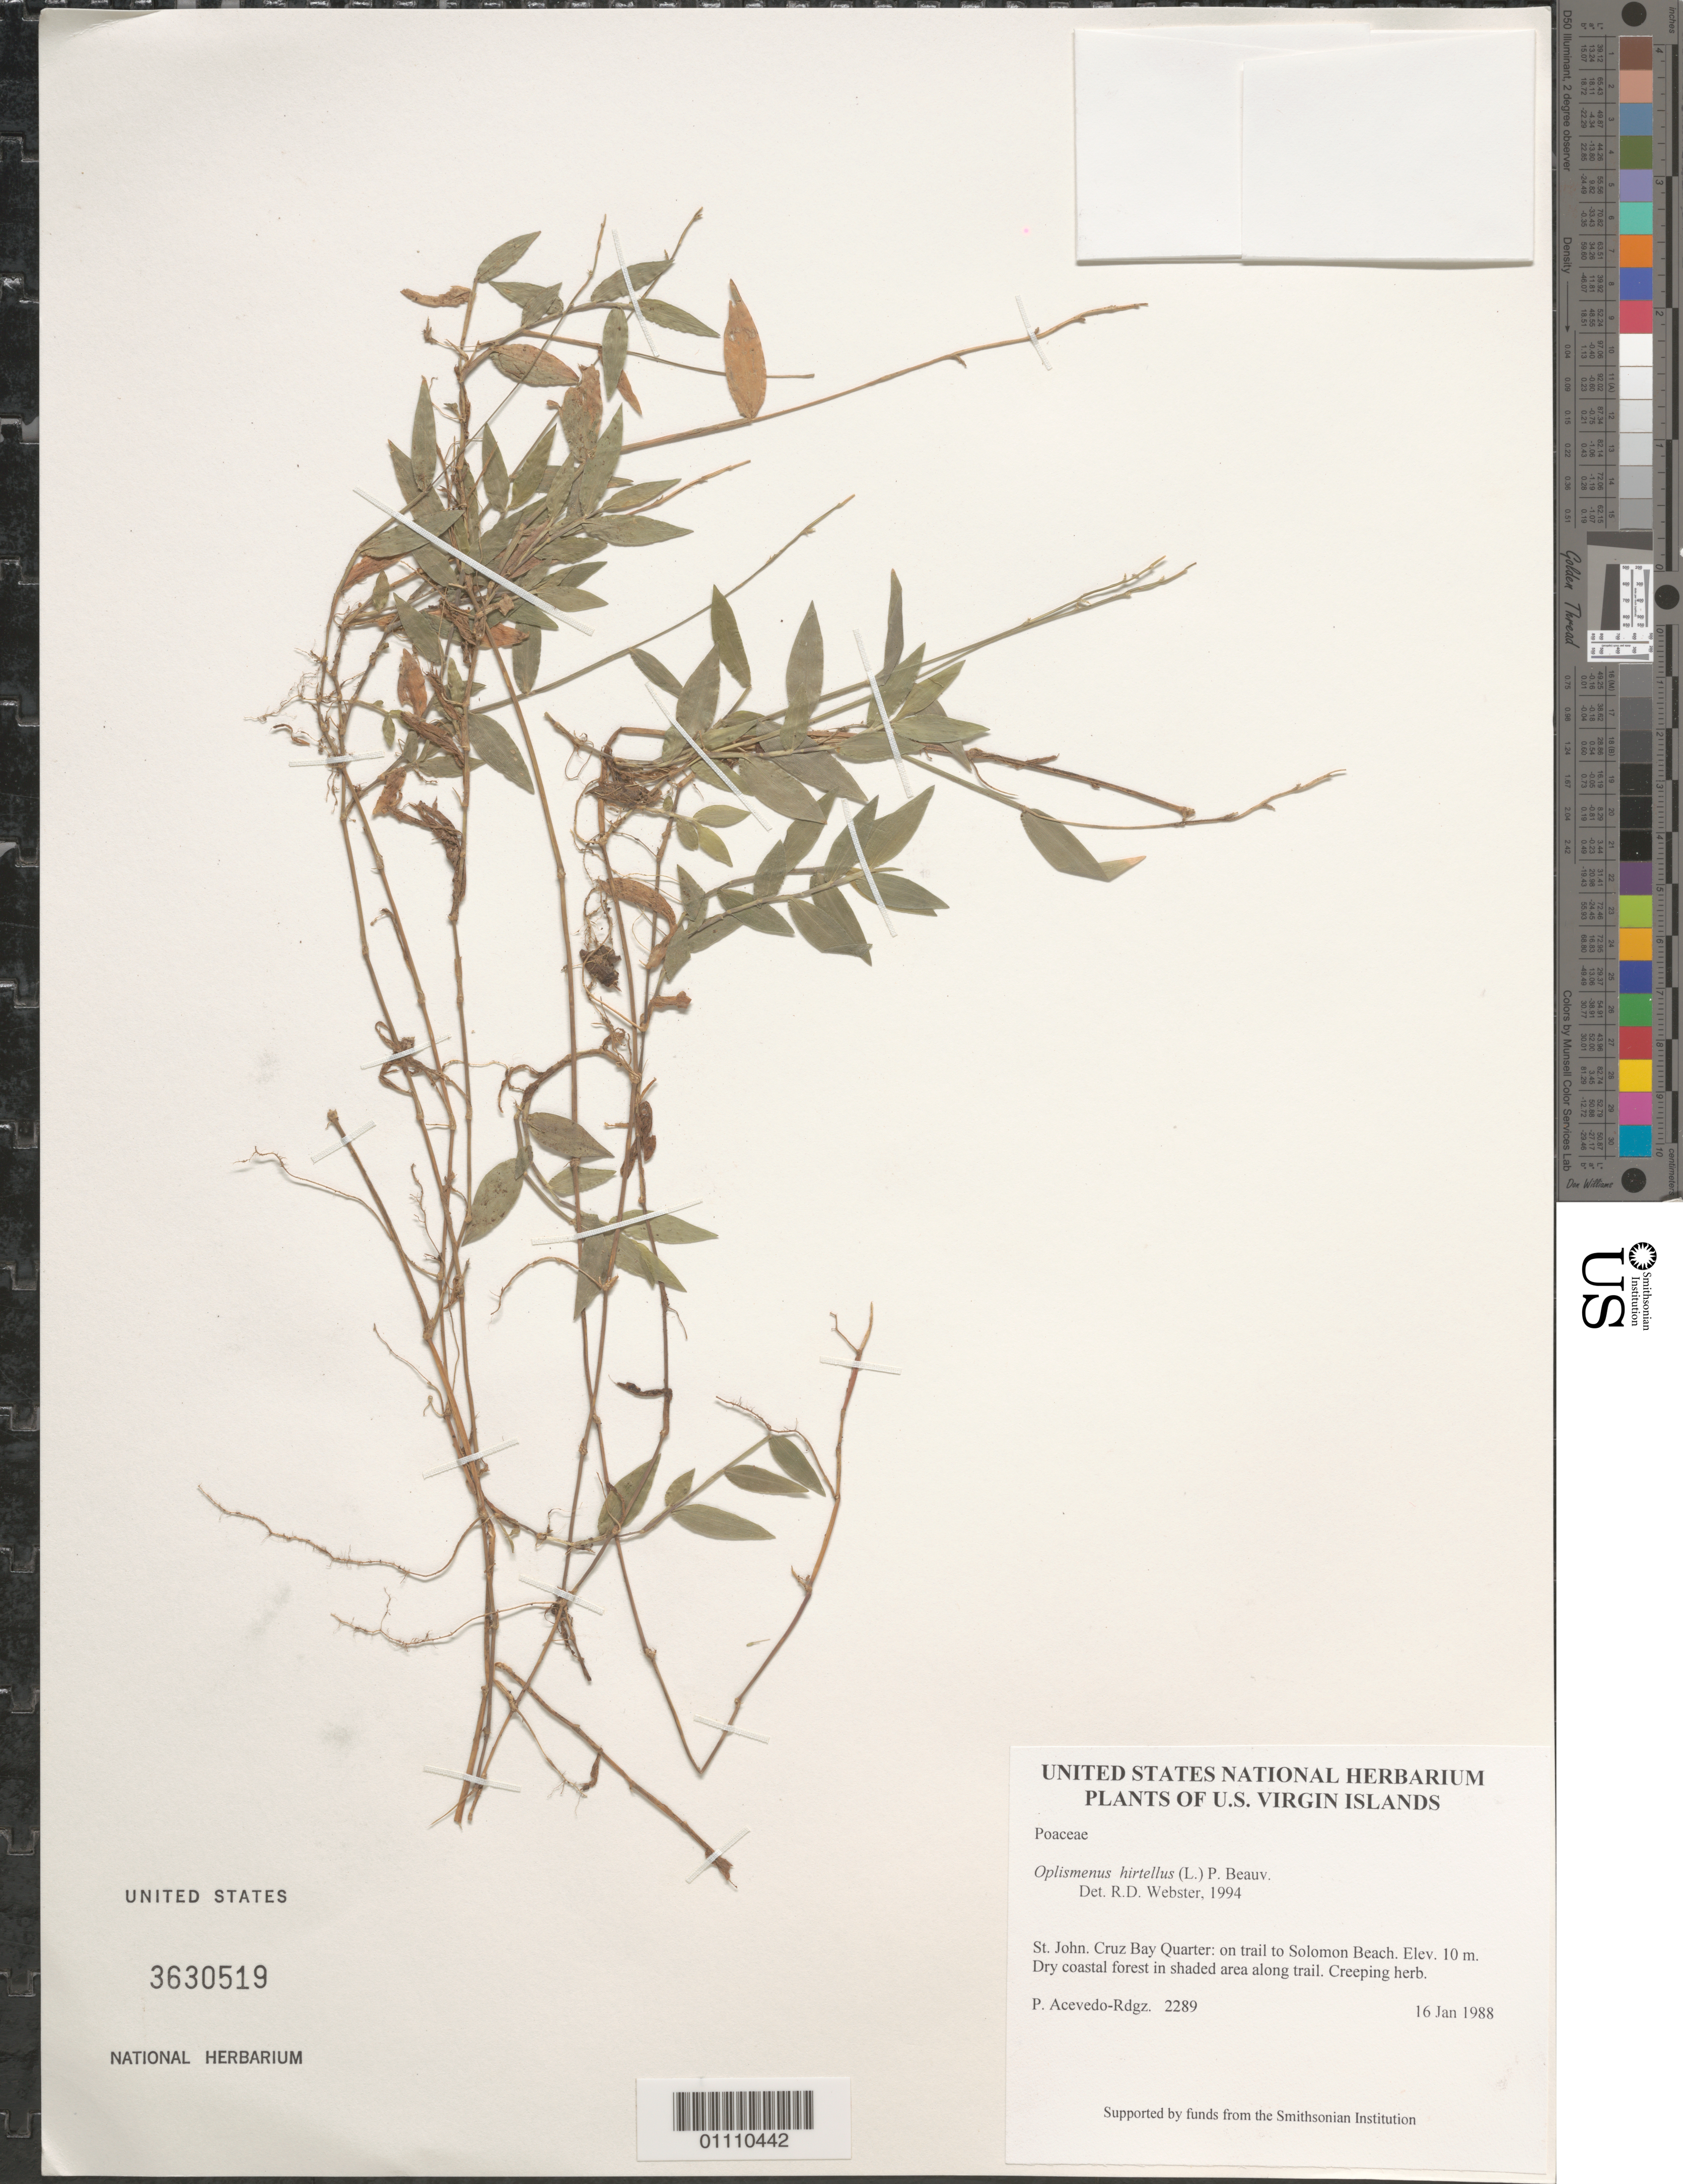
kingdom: Plantae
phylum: Tracheophyta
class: Liliopsida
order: Poales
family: Poaceae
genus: Oplismenus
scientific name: Oplismenus hirtellus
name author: (L.) P. Beauv.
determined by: Webster, Robert D.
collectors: P. Acevedo-Rodr.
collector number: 2289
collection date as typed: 16 Jan 1988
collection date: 1988-01-16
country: U.S. Virgin Islands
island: St. John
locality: Cruz Bay Quarter: on trail to Solomon Beach.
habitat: Dry coastal forest in shaded area along trail.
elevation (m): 10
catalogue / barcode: US 3630519